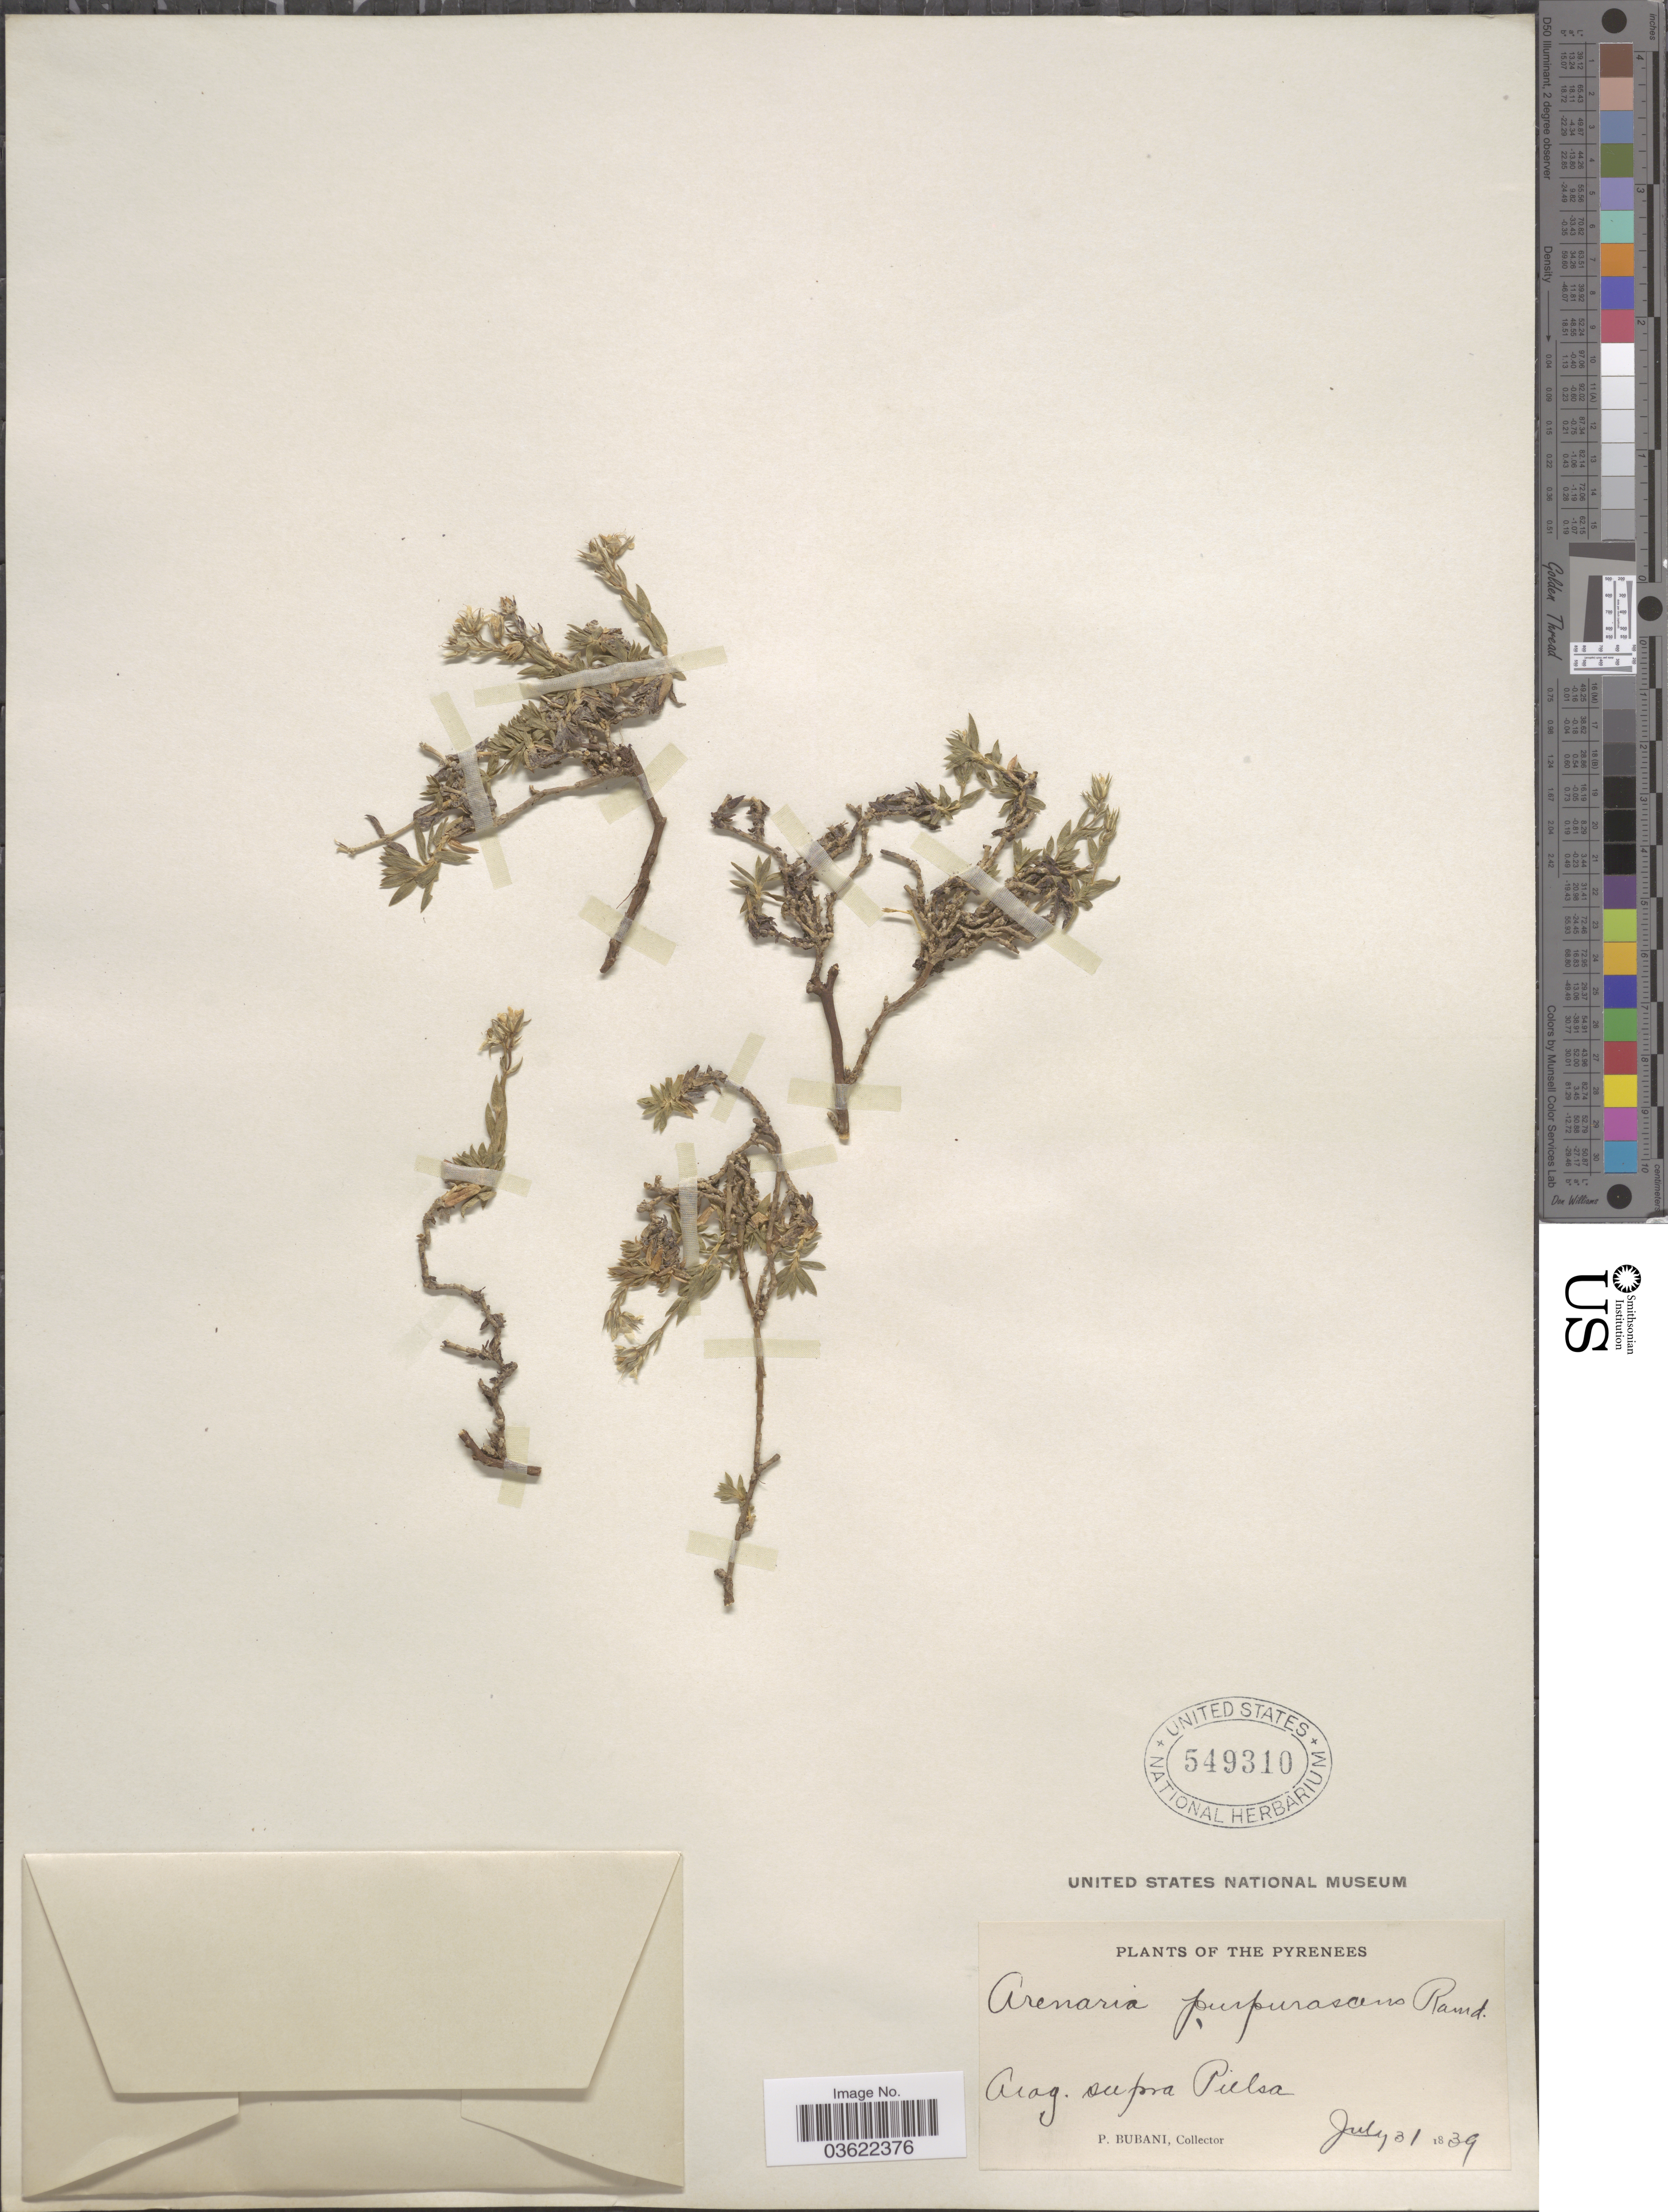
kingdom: Plantae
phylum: Tracheophyta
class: Magnoliopsida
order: Caryophyllales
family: Caryophyllaceae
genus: Arenaria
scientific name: Arenaria purpurascens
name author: Ramond ex DC.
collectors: P. Bubani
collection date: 1839-07-31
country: Spain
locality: The Pyrenees. Arag. supra Pielsa.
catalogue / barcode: US 549310